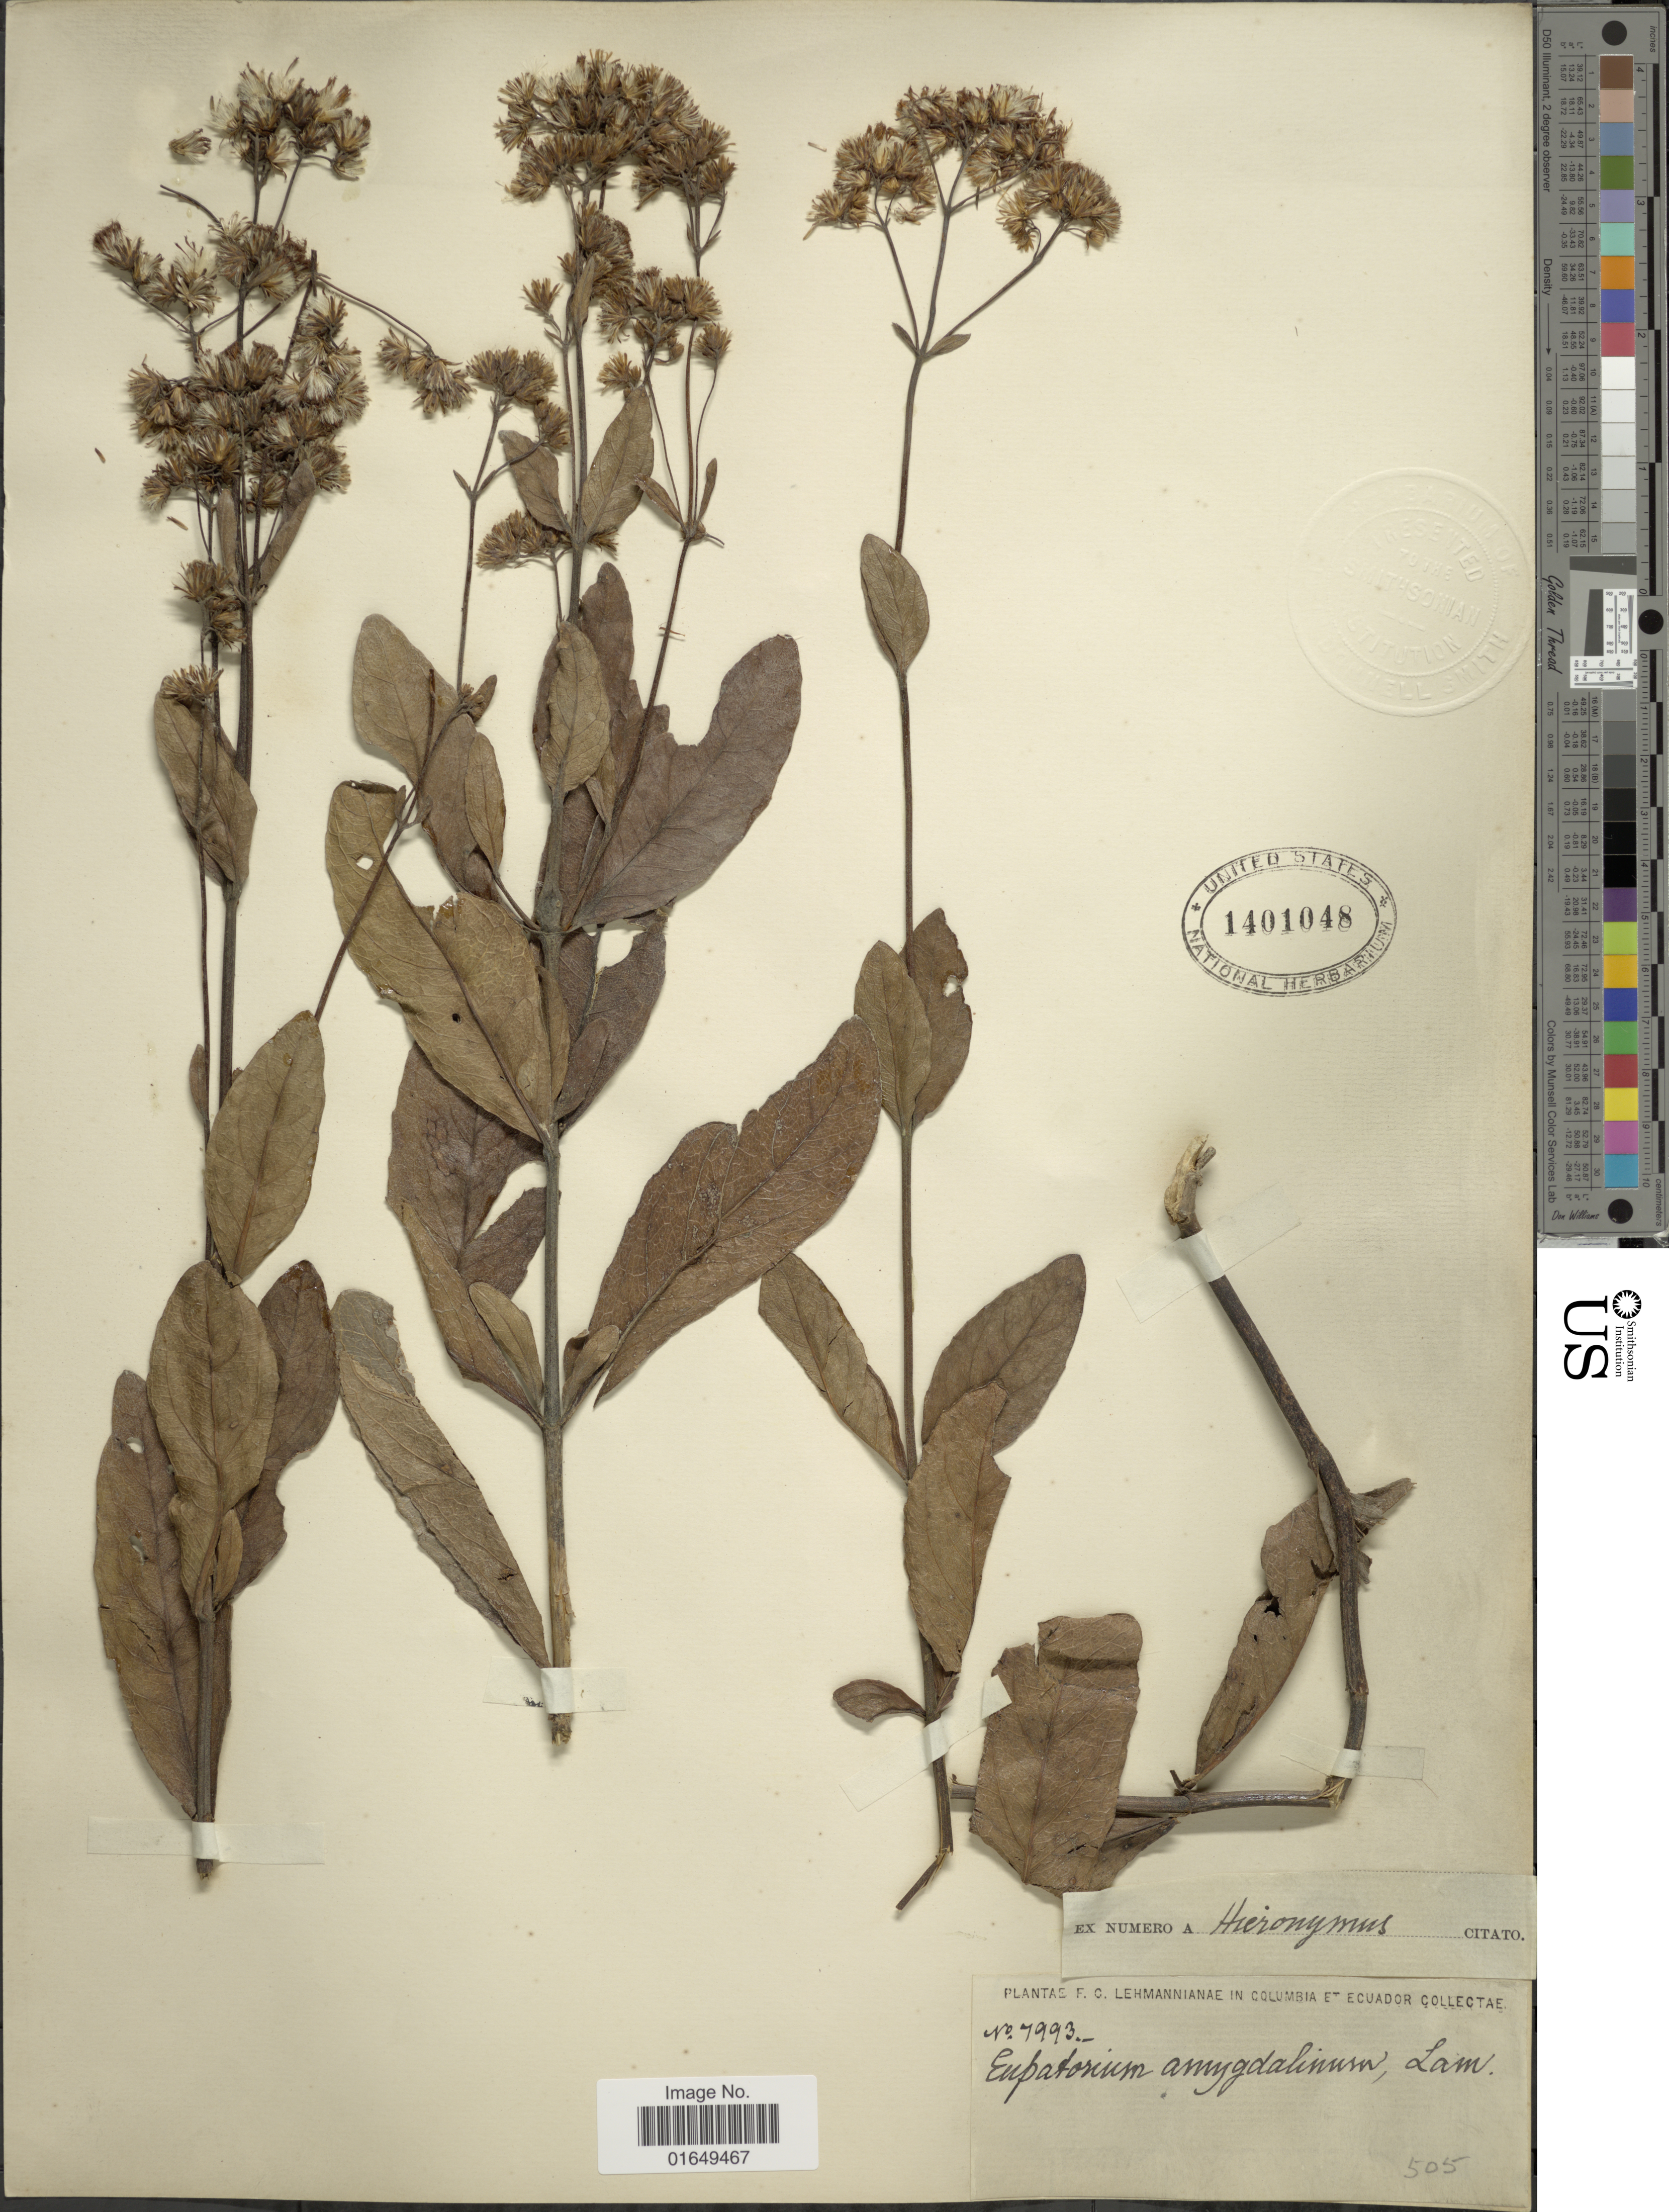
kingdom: Plantae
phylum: Tracheophyta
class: Magnoliopsida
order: Asterales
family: Asteraceae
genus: Ayapana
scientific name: Ayapana amygdalina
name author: (Lam.) R.M. King & H. Rob.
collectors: F. C. Lehmann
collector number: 7993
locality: Columbia et Ecuador.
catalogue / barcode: US 1401048